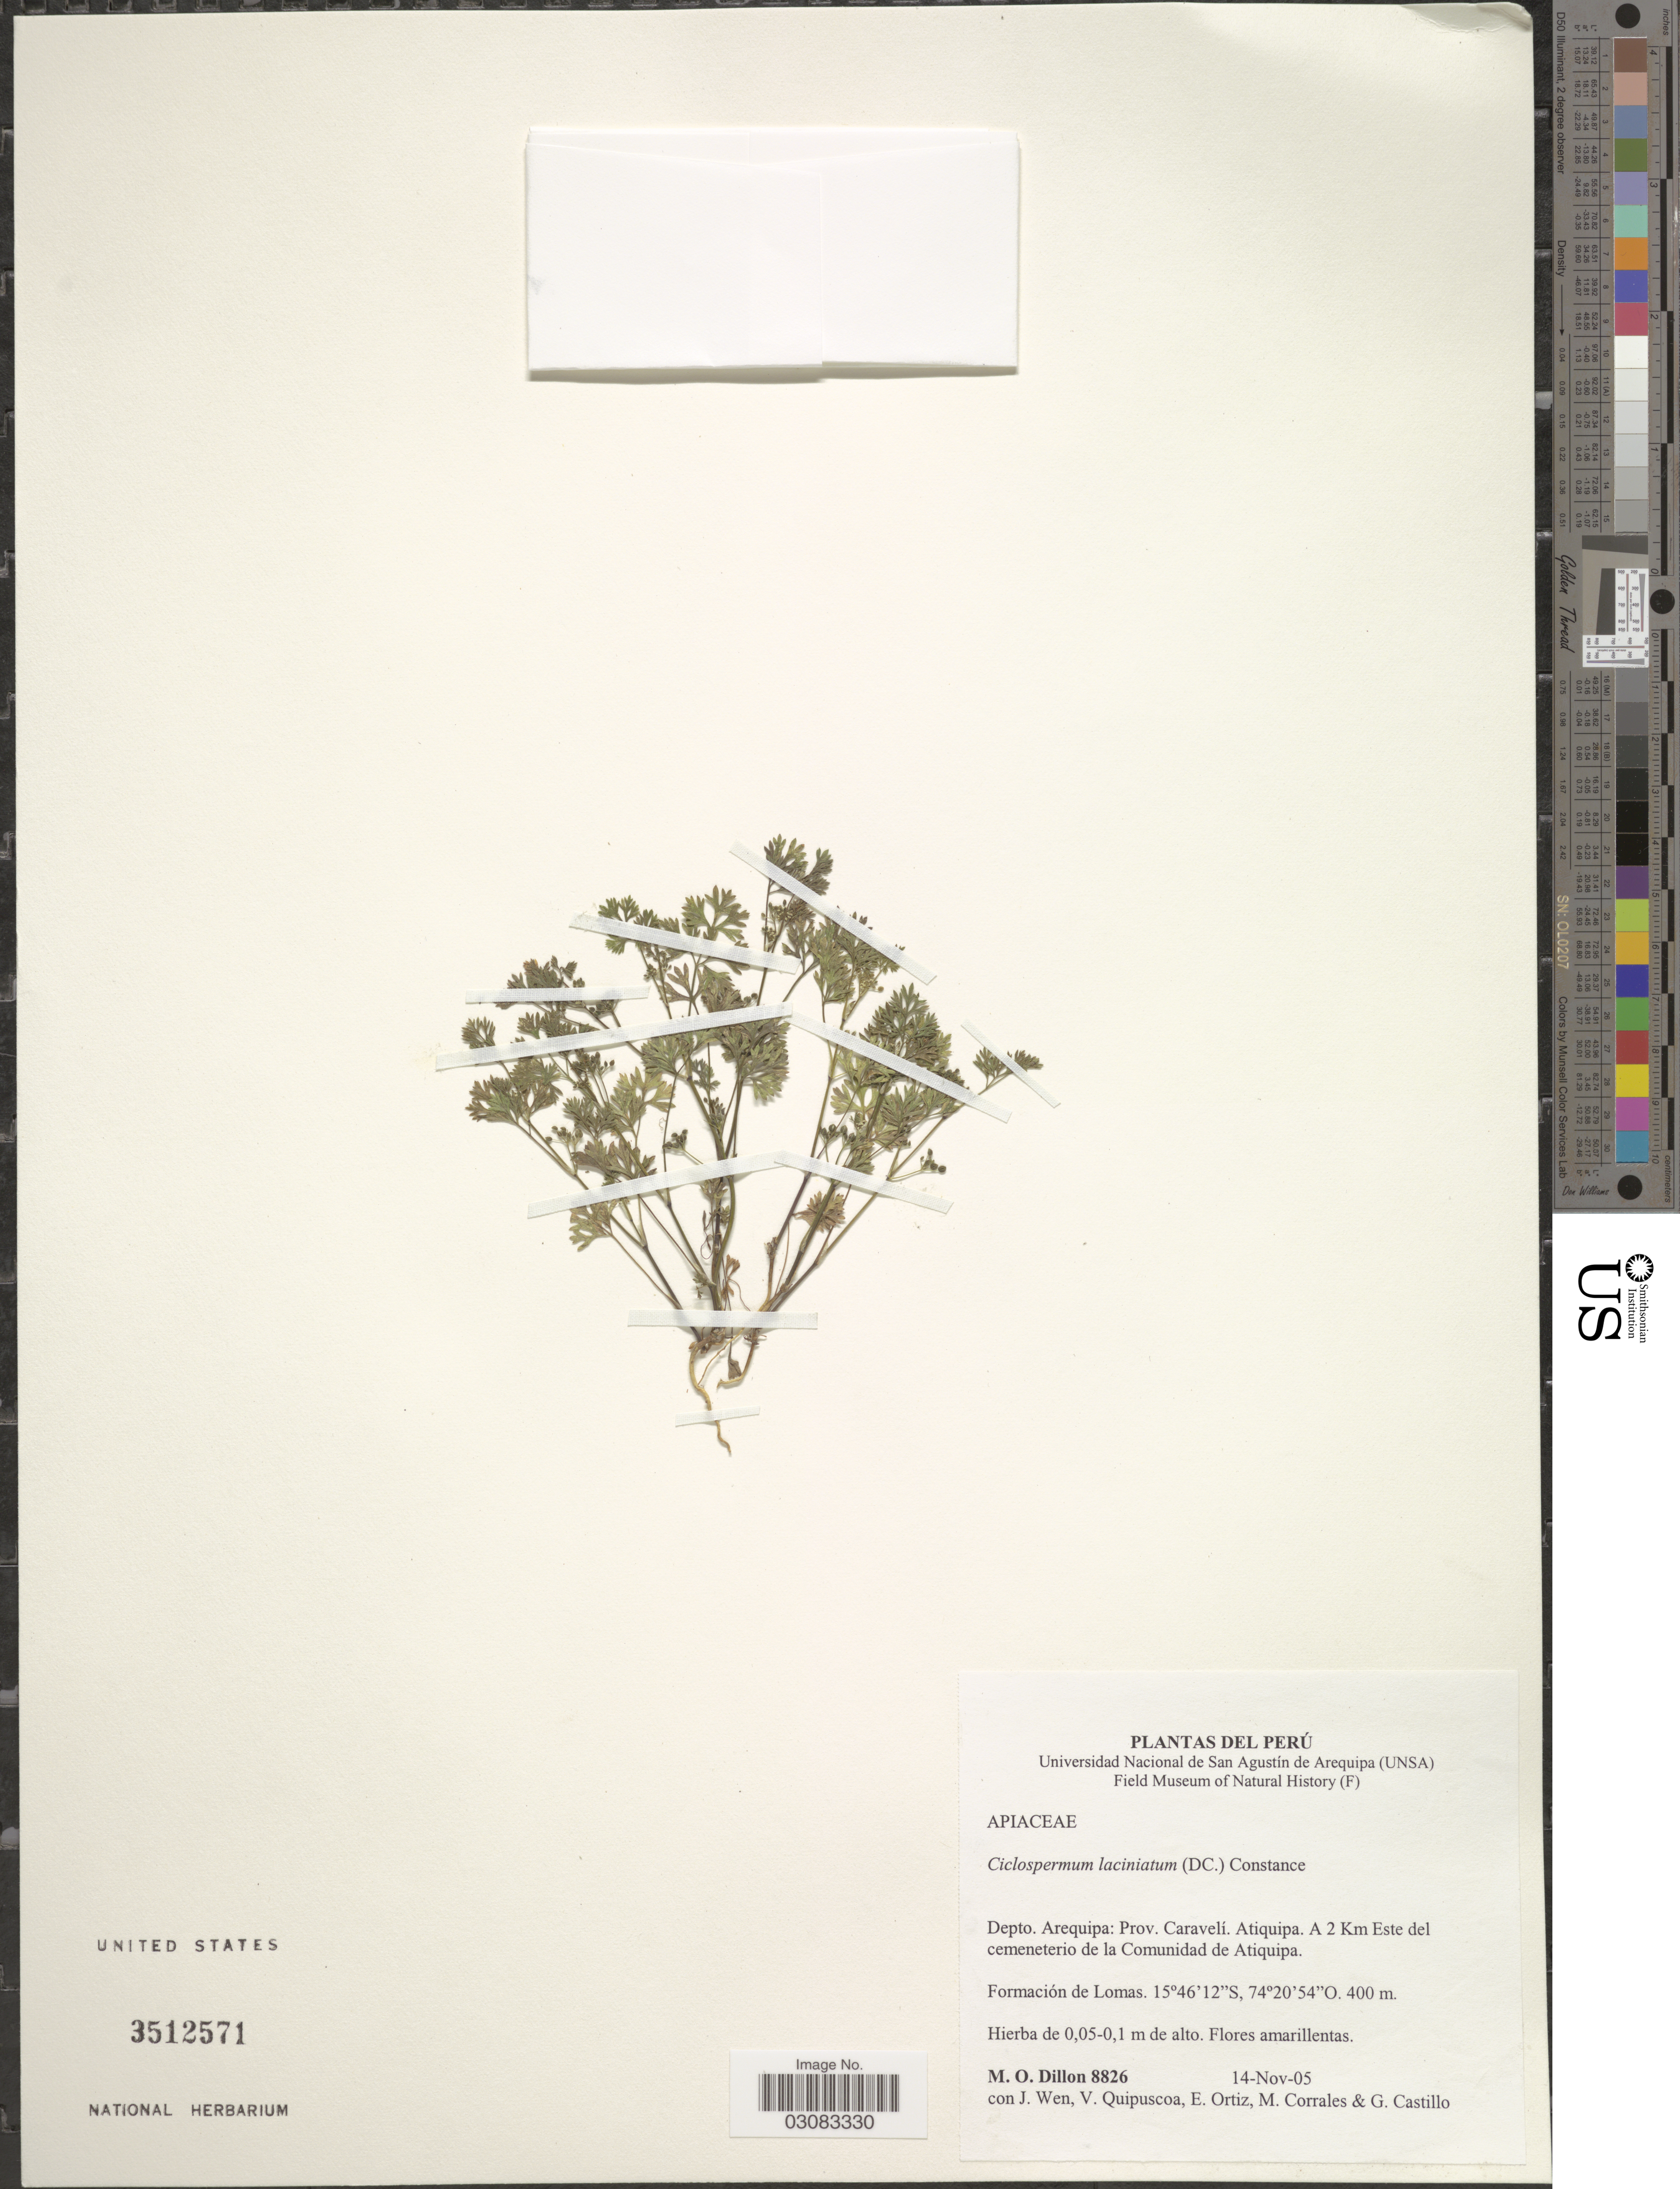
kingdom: Plantae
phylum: Tracheophyta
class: Magnoliopsida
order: Apiales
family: Apiaceae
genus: Cyclospermum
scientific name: Cyclospermum laciniatum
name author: (DC.) Constance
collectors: M. O. Dillon, J. Wen, V. Quipuscoa, E. Ortiz & et al.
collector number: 8826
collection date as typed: Transcribed d/m/y: 14/11/5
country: Peru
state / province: Arequipa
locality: Depto. Arequipa: Prov. Caravelí. Atiquipa. A 2 Km Este del cemeneterio de la Comunidad de Atiquipa.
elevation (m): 400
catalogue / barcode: US 3512571